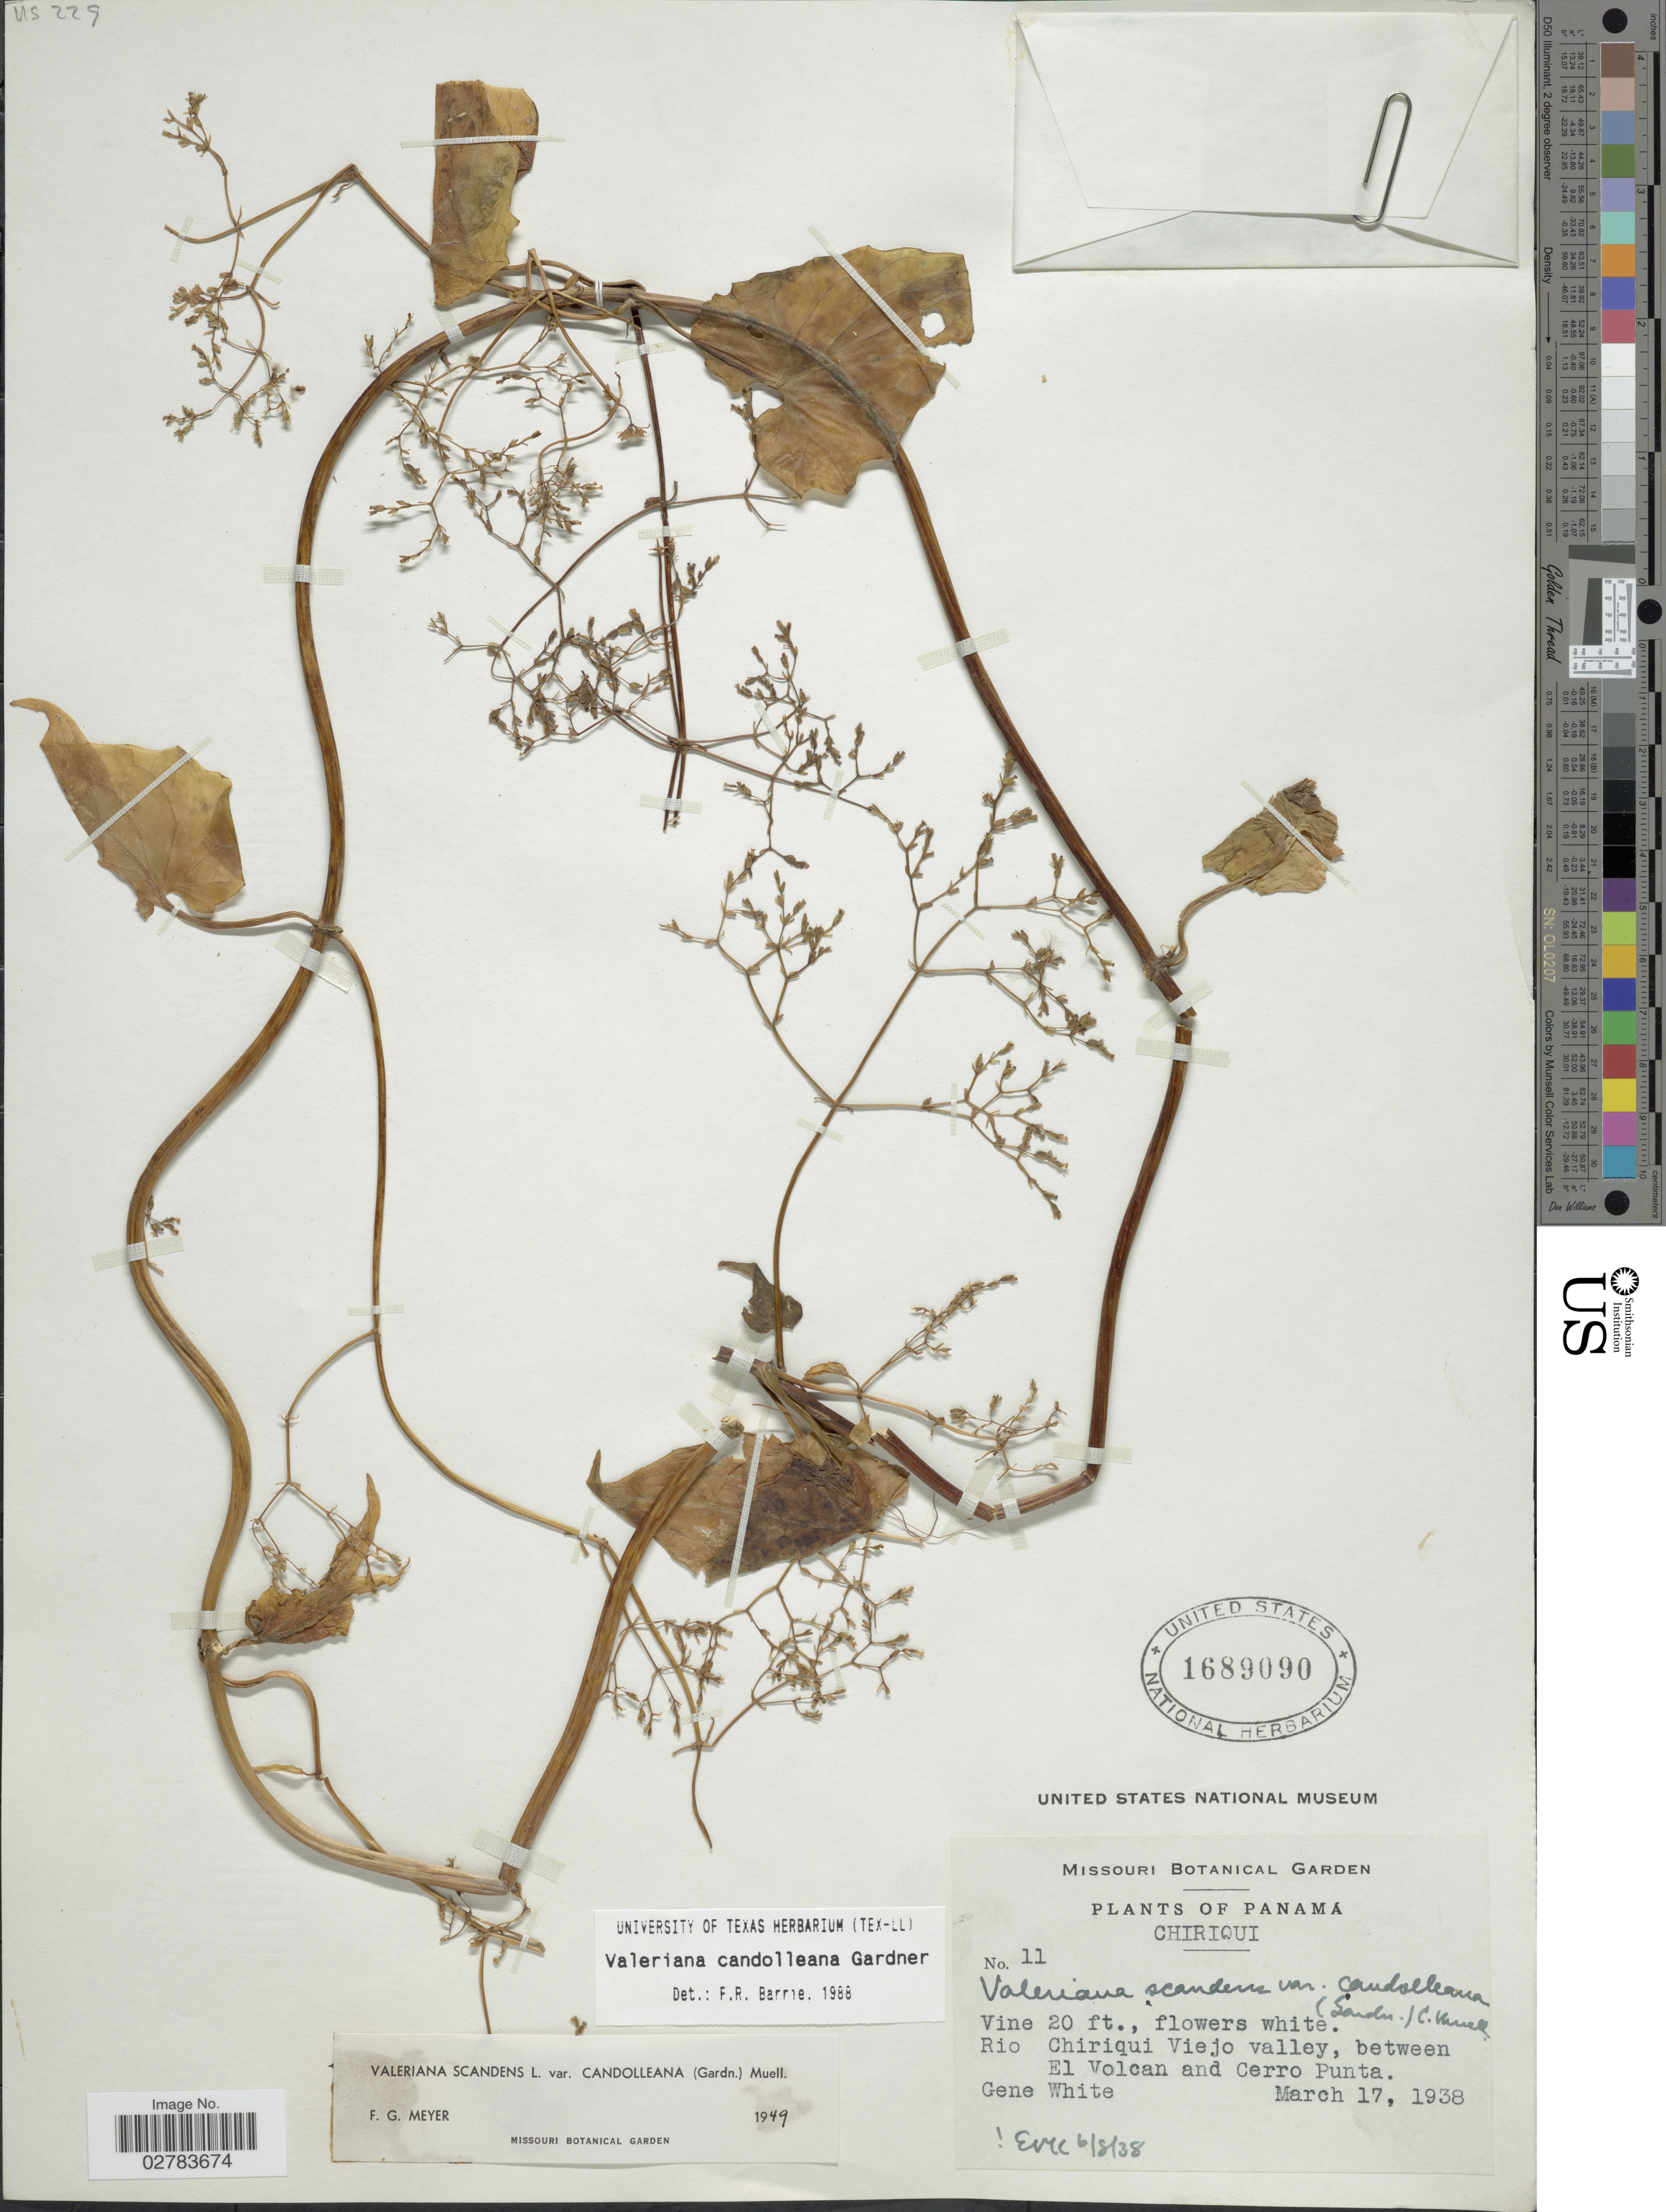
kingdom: Plantae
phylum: Tracheophyta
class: Magnoliopsida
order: Dipsacales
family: Caprifoliaceae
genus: Valeriana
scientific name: Valeriana candolleana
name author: Gardner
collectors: G. White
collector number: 11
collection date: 1938-03-17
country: Panama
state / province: Chiriqui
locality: Rio Chiriqui Viejo valley, between El Volcan and Cerro Punta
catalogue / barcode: US 1689090